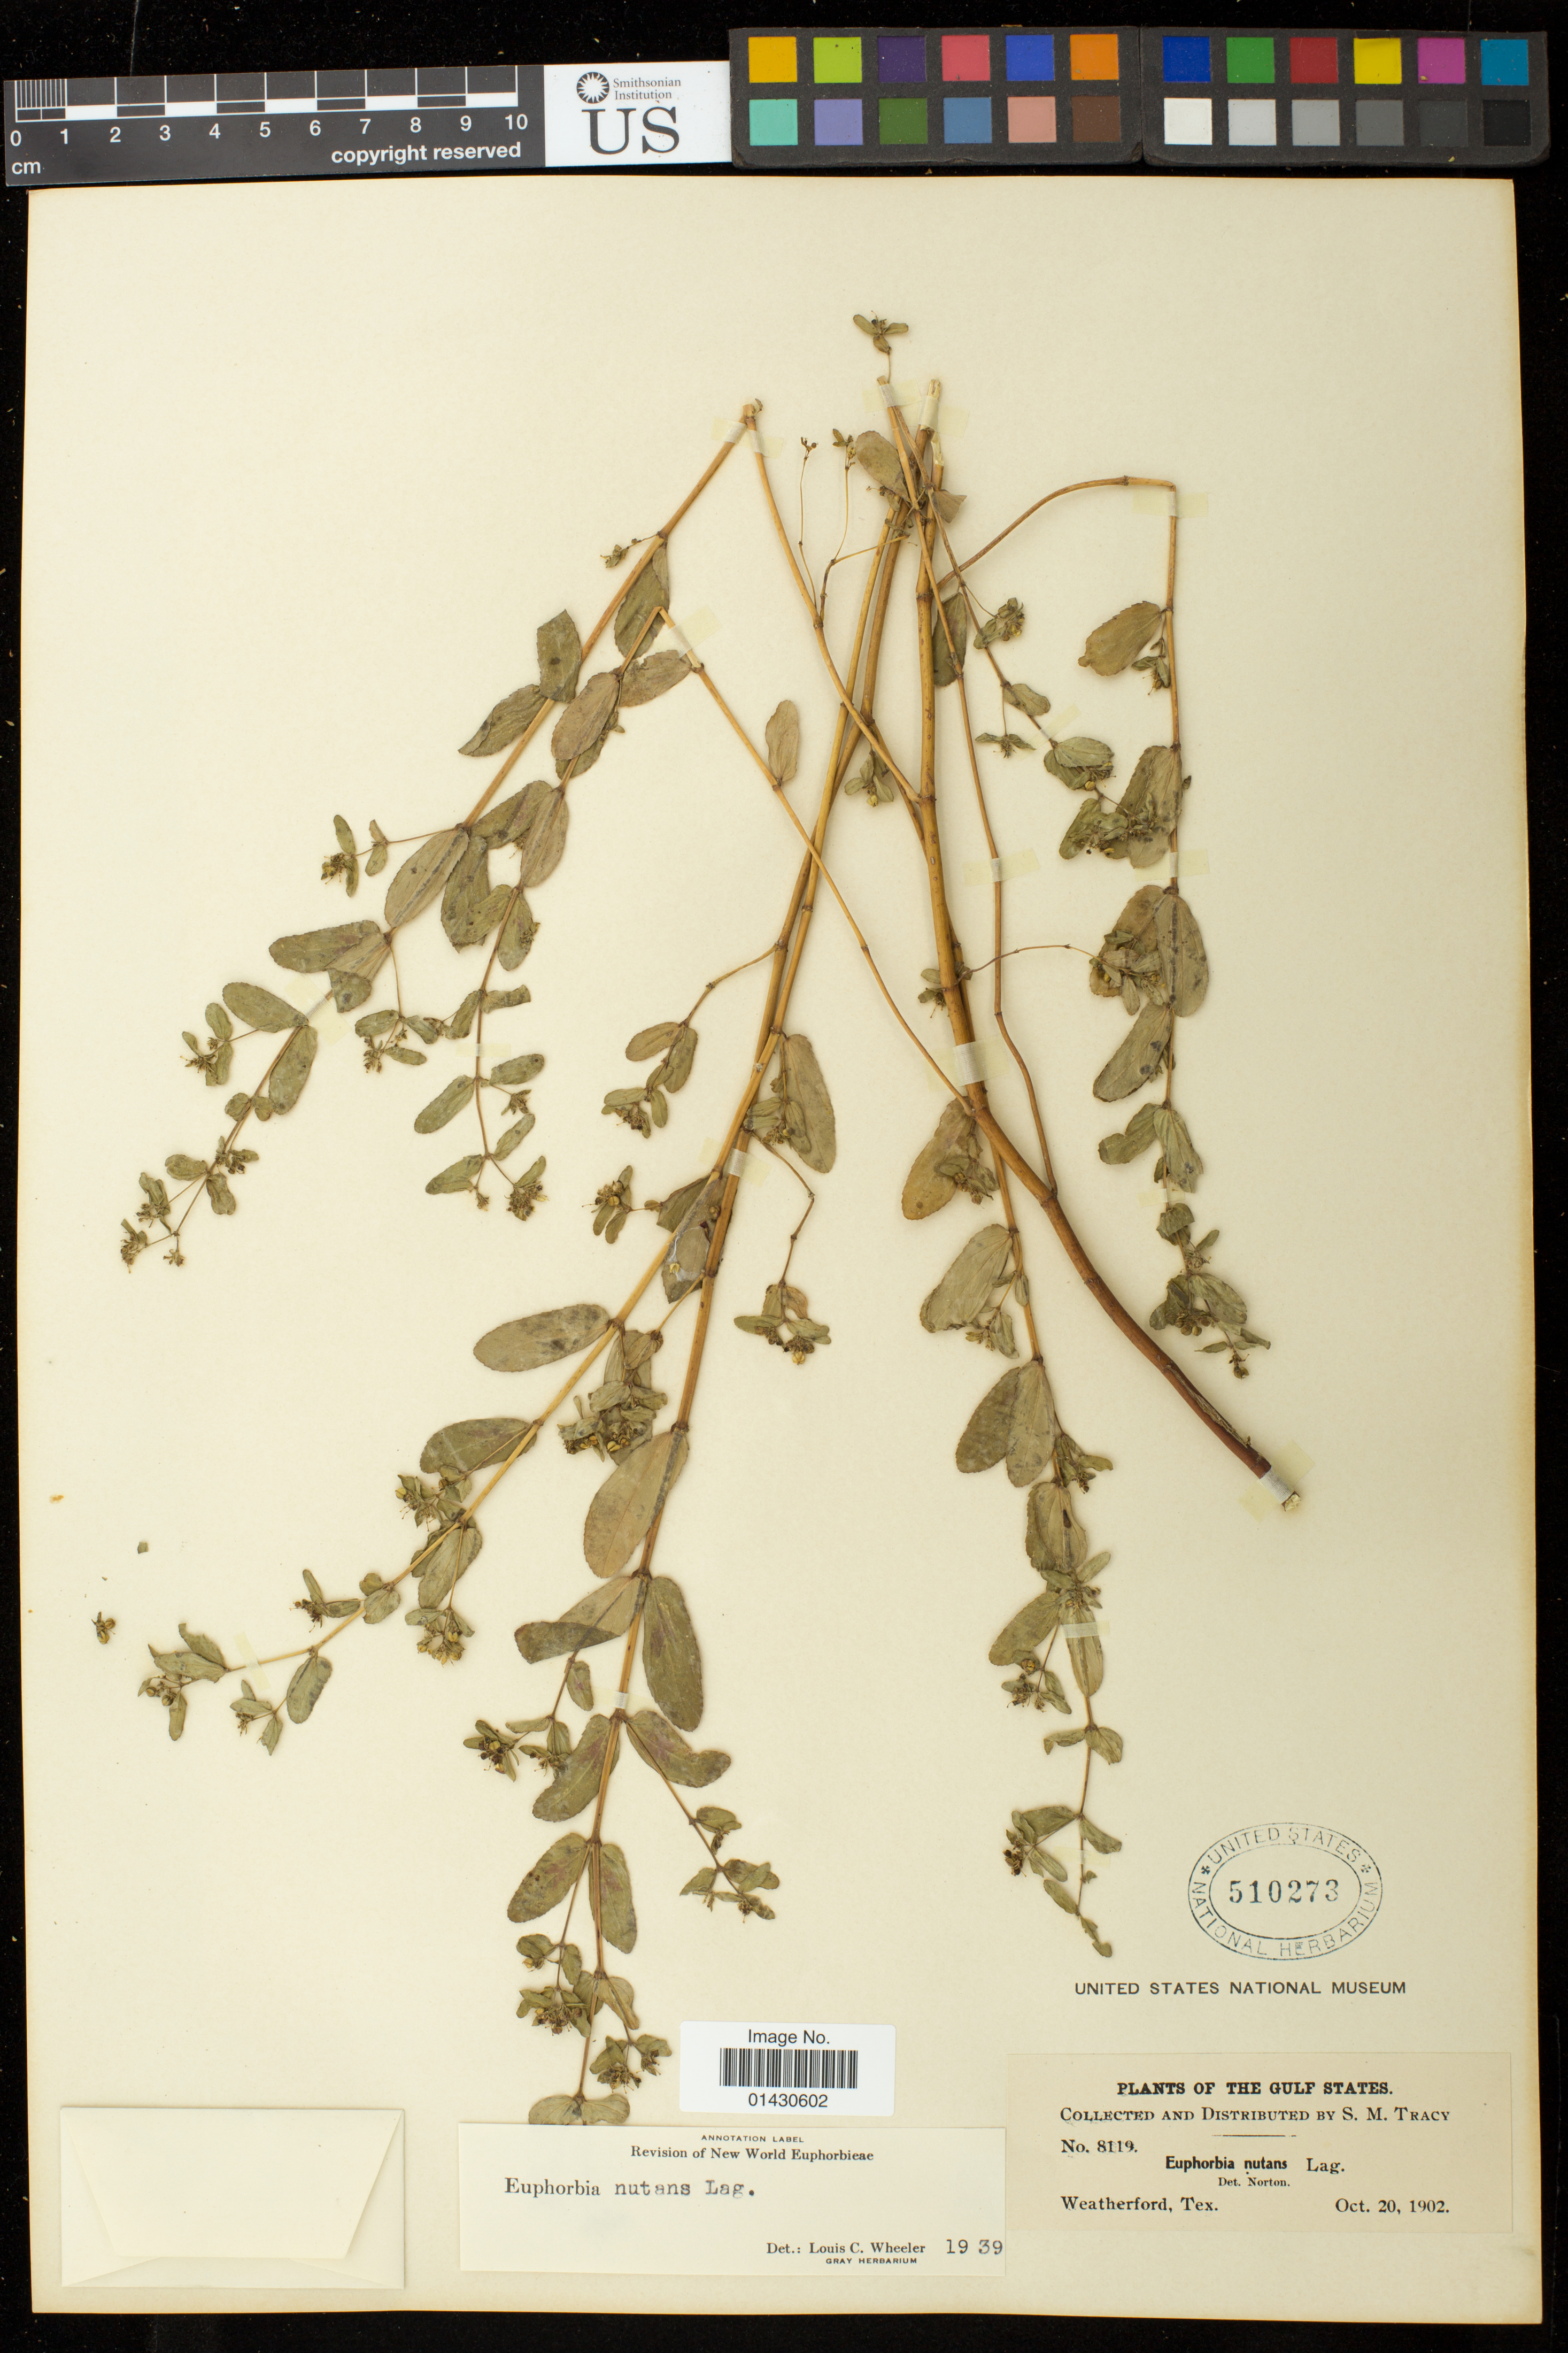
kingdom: Plantae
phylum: Tracheophyta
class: Magnoliopsida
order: Malpighiales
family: Euphorbiaceae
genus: Euphorbia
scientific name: Euphorbia maculata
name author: L.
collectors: S. M. Tracy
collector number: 8119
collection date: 1902-10-20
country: United States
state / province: Texas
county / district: Parker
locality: Weatherford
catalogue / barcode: US 510273